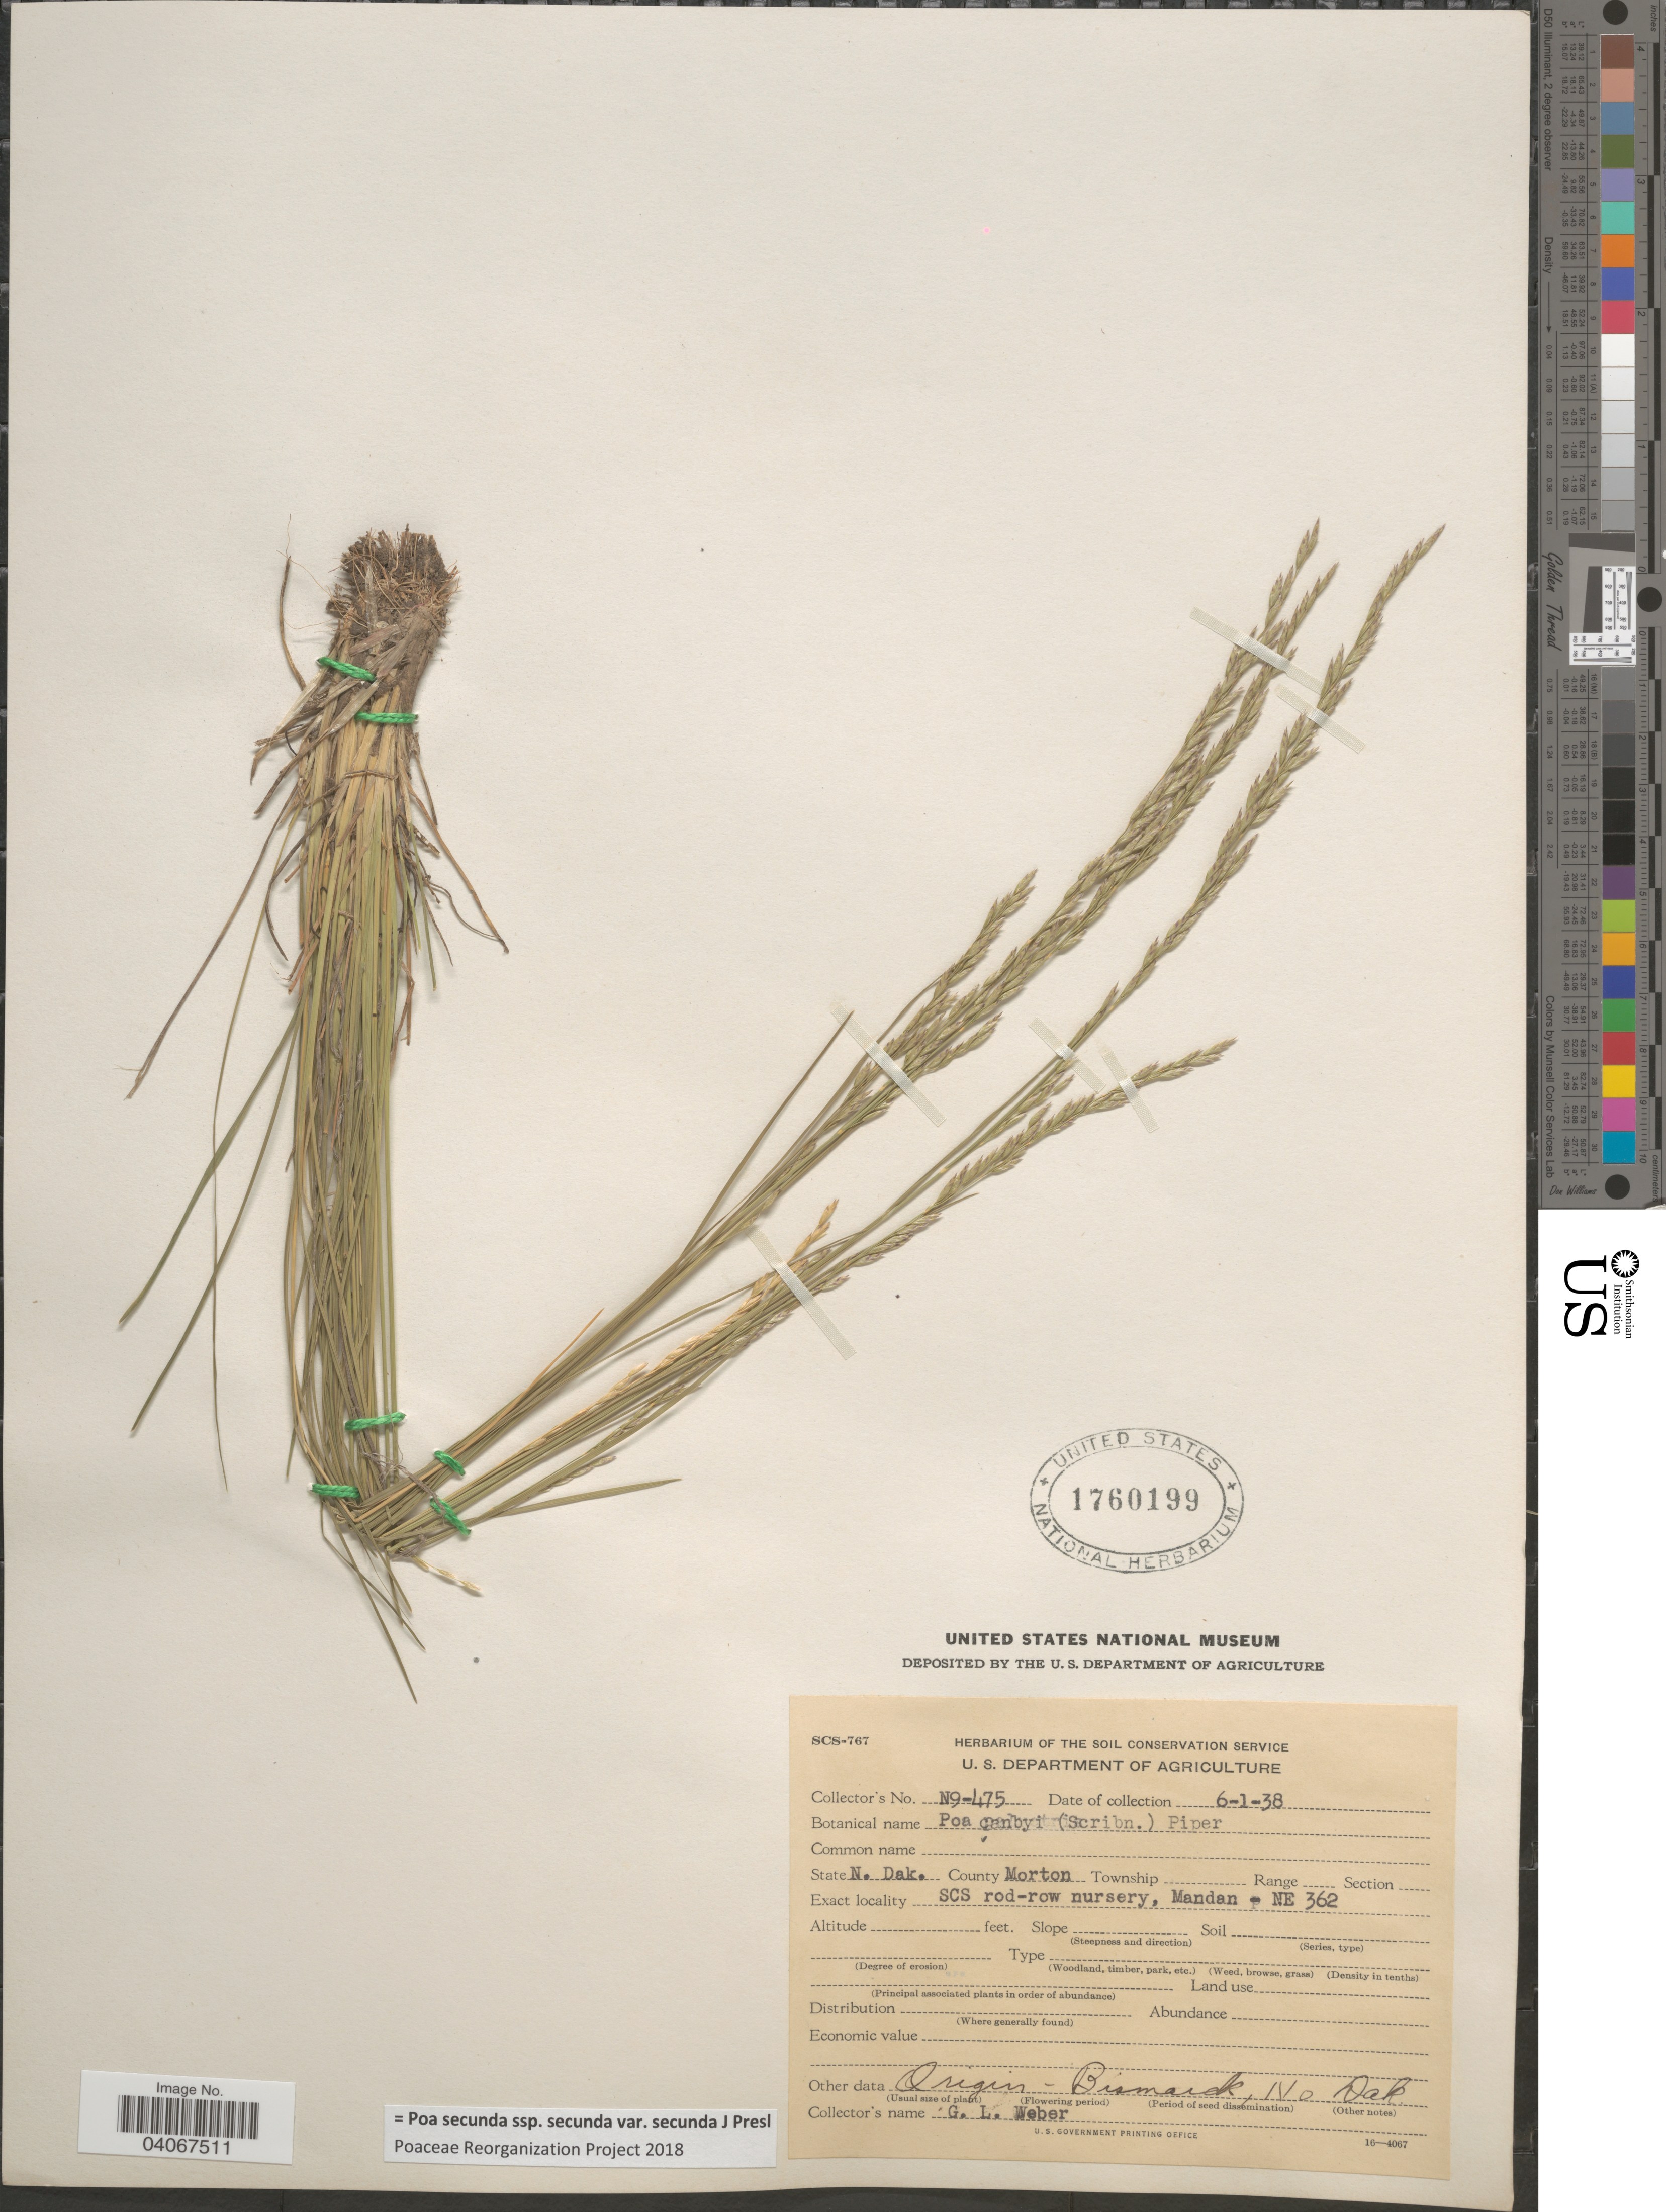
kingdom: Plantae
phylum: Tracheophyta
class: Liliopsida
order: Poales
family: Poaceae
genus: Poa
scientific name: Poa secunda subsp. secunda var. secunda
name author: J. Presl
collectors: G. Weber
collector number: N9-475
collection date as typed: Transcribed d/m/y: 1/6/38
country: United States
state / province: North Dakota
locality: County Morton. SCS rod-row nursery, Mandan - NE 362.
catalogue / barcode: US 1760199